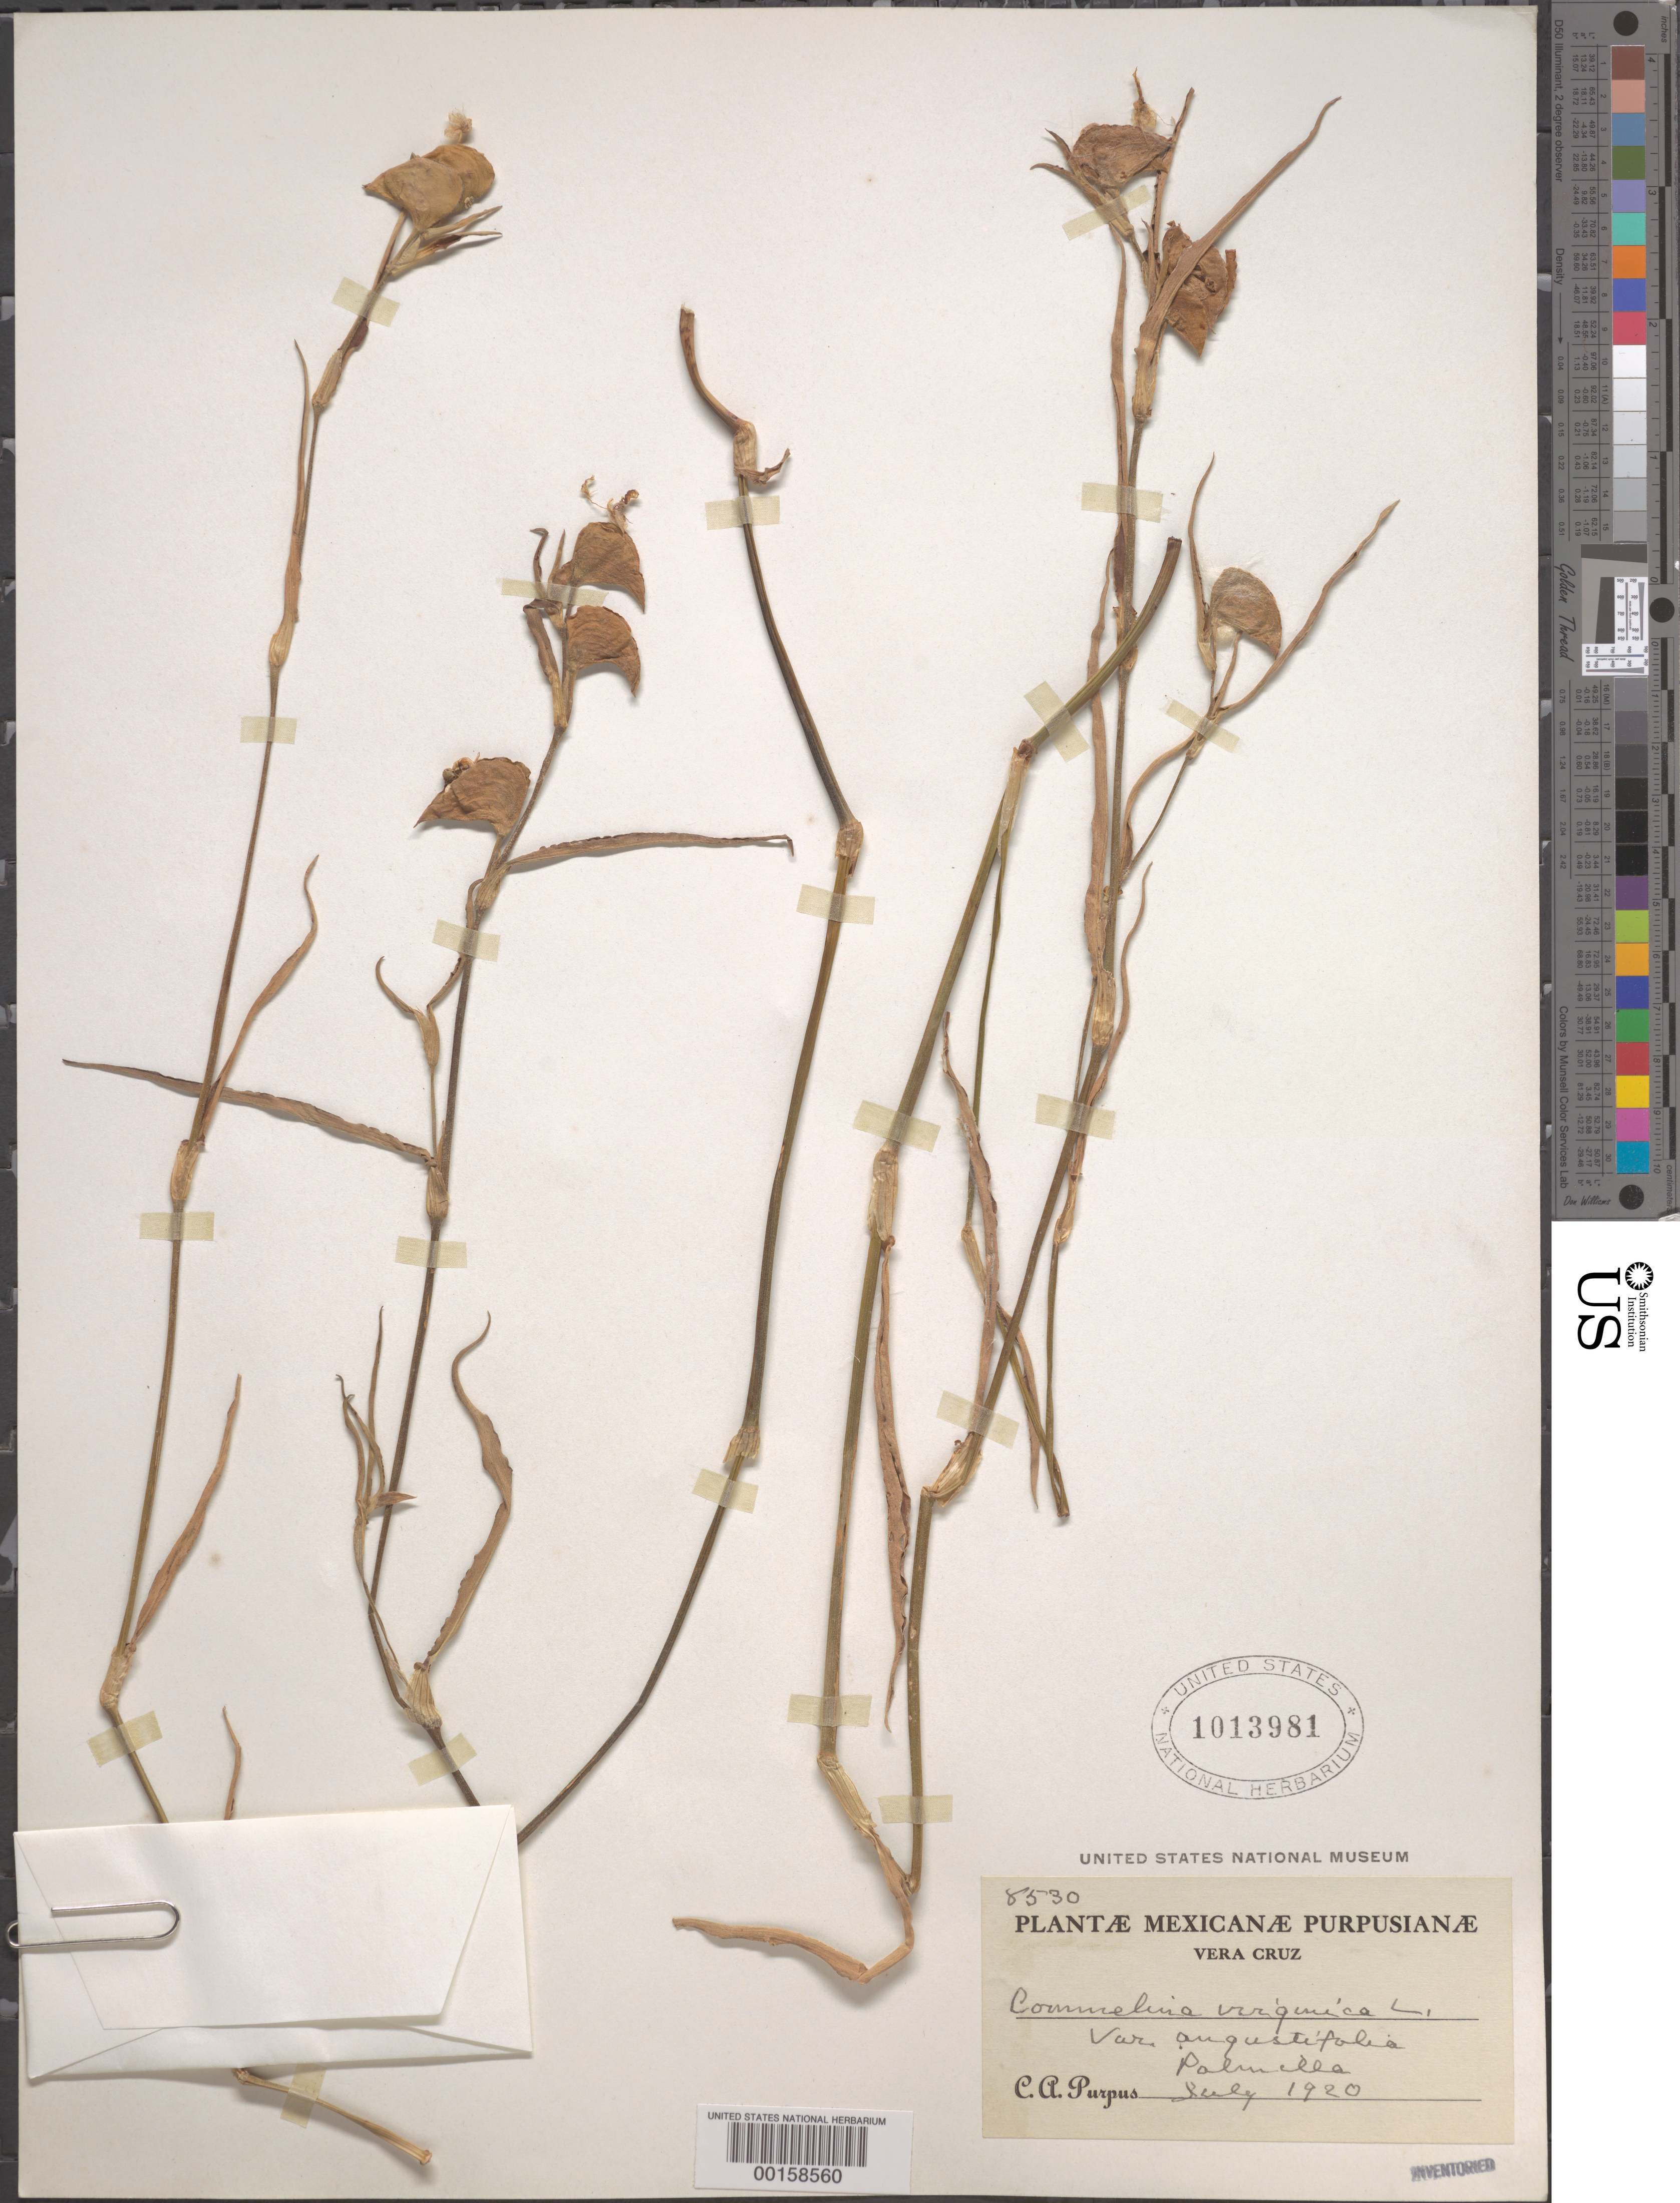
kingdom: Plantae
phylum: Tracheophyta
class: Liliopsida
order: Commelinales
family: Commelinaceae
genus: Commelina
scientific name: Commelina erecta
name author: L.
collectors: C. A. Purpus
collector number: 8530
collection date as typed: Jul 1920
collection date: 1920-07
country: Mexico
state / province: Veracruz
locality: Palmilla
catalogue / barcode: US 1013981